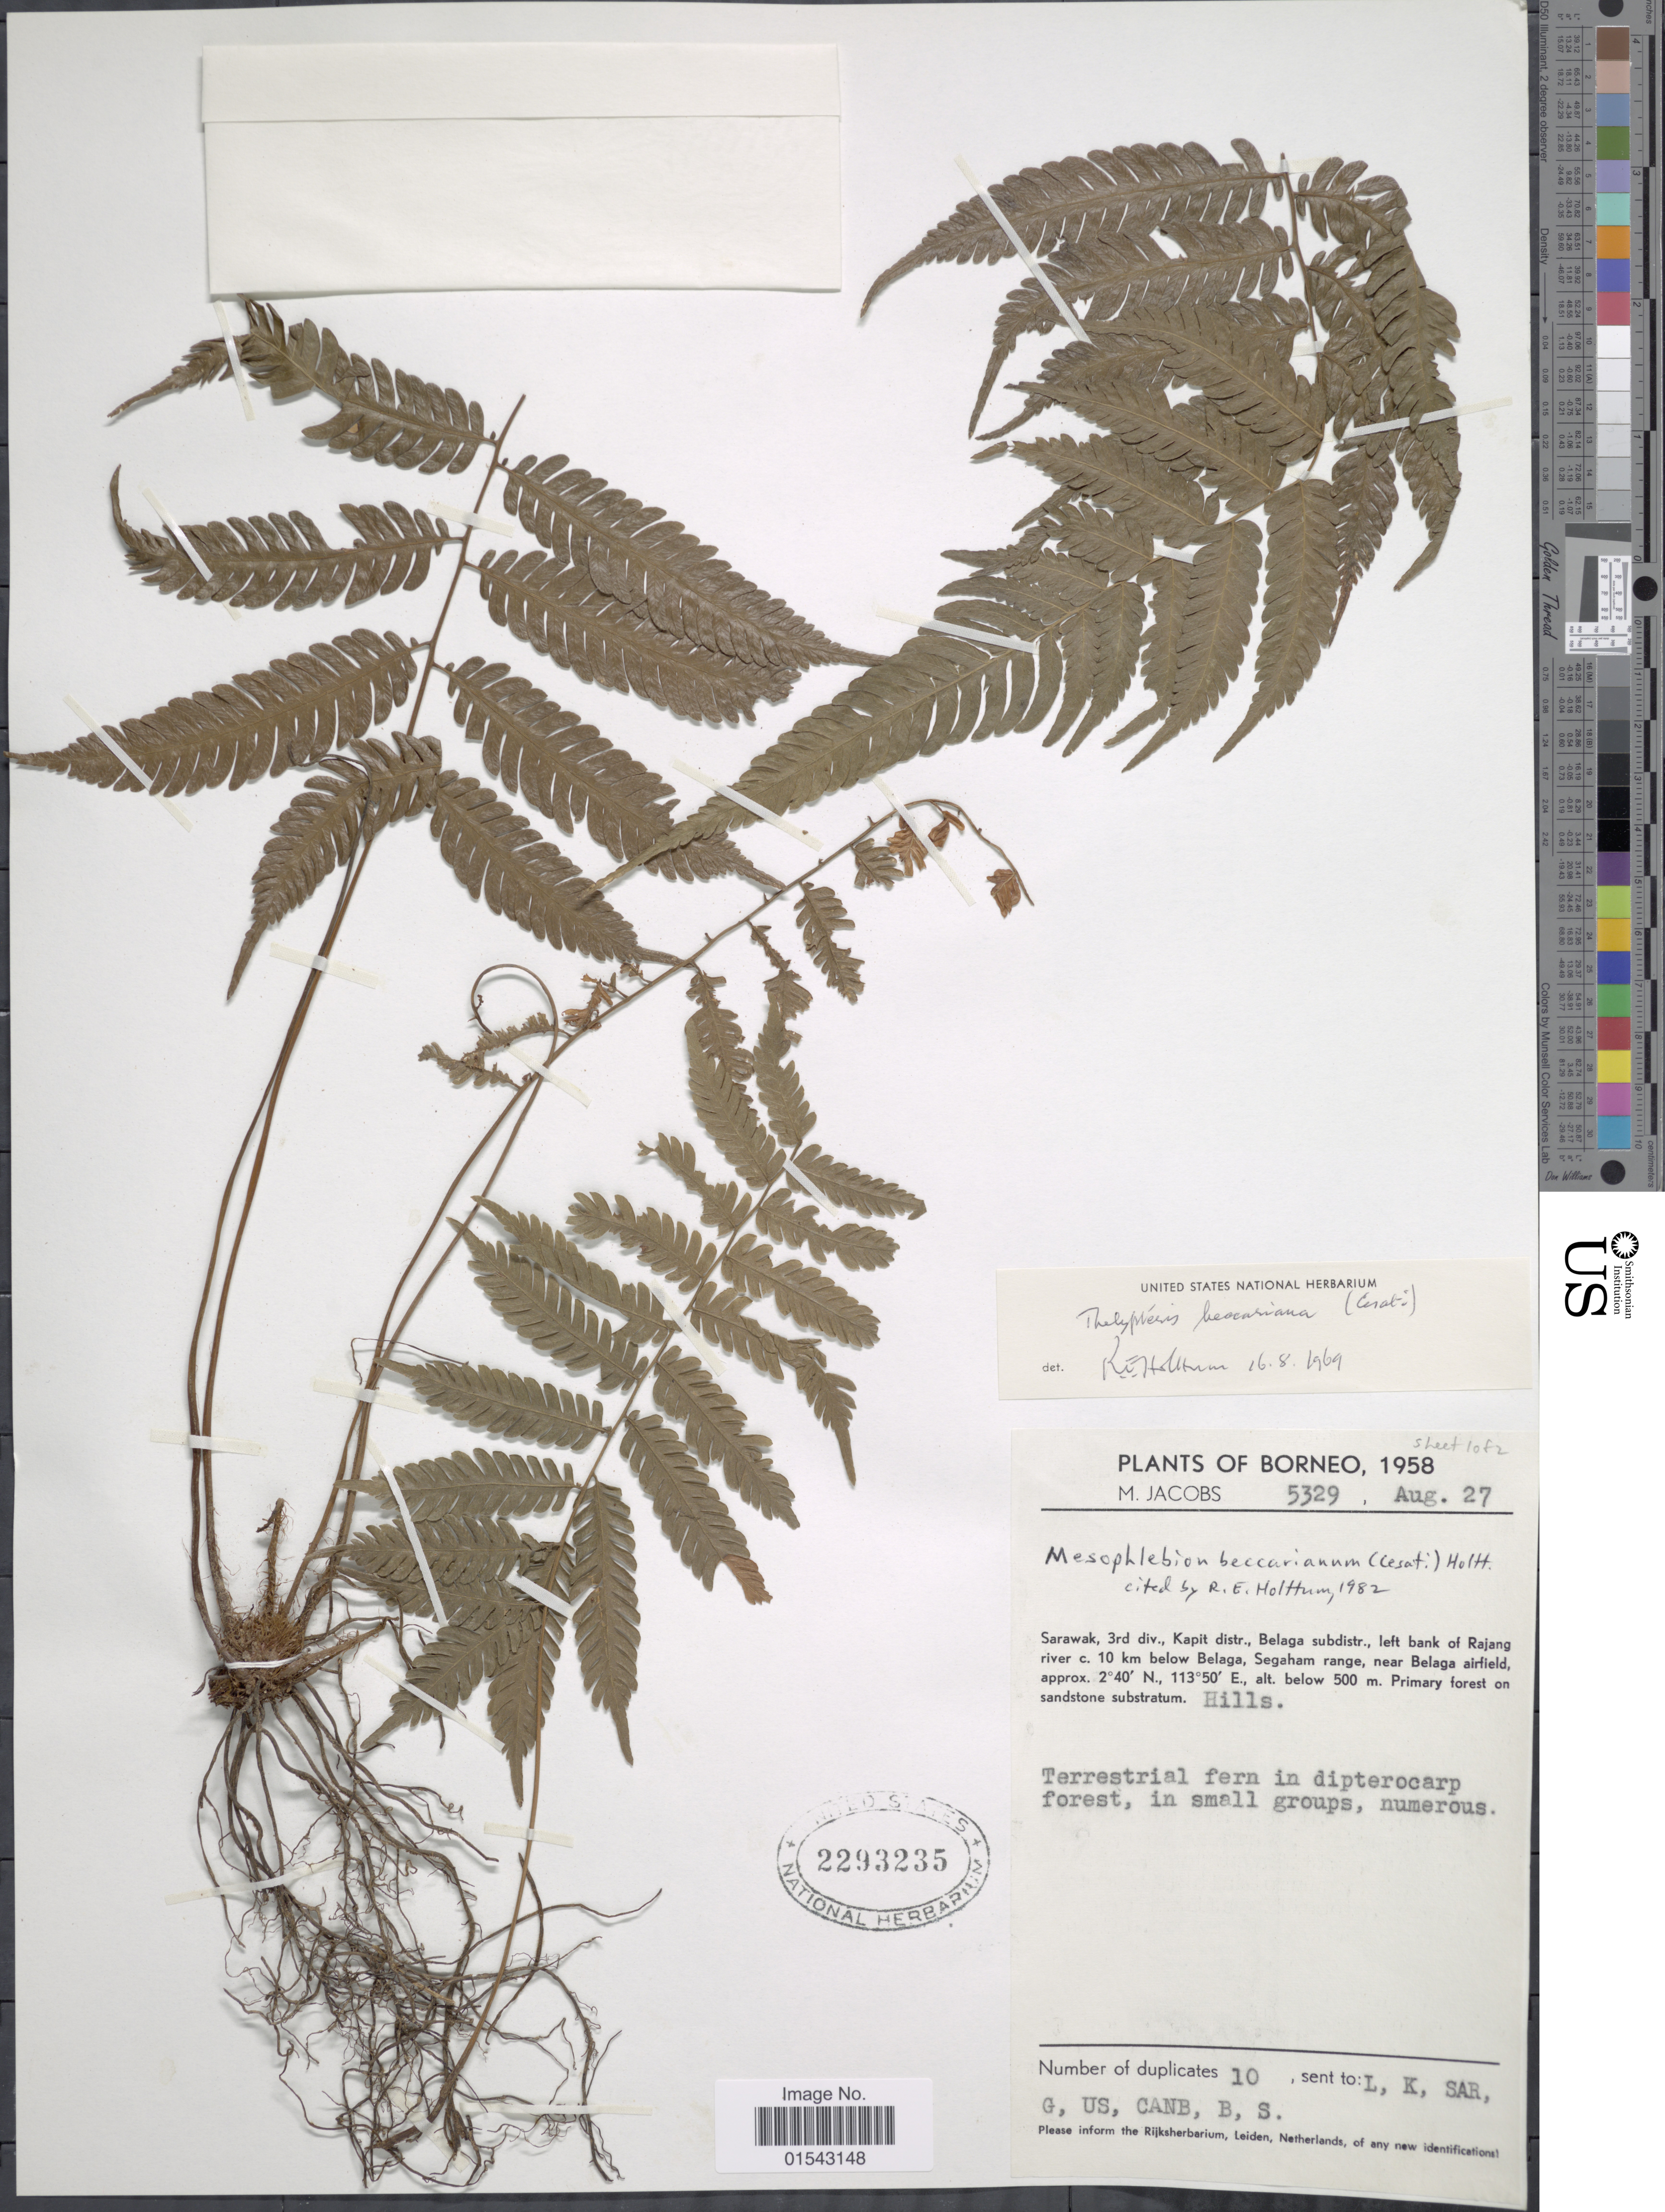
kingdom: Plantae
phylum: Tracheophyta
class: Polypodiopsida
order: Polypodiales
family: Thelypteridaceae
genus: Mesophlebion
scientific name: Mesophlebion beccarianum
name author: (Ces.) Holttum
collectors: M. Jacobs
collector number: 5329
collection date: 1958-08-27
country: Malaysia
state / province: Sarawak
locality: Borneo, Sarawak, 3rd div., Kapit distr., Belaga subdistr., left bank of Rajang river c. 10 km below Belaga, Segaham range, near Belaga airfield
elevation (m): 500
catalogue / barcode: US 2293235